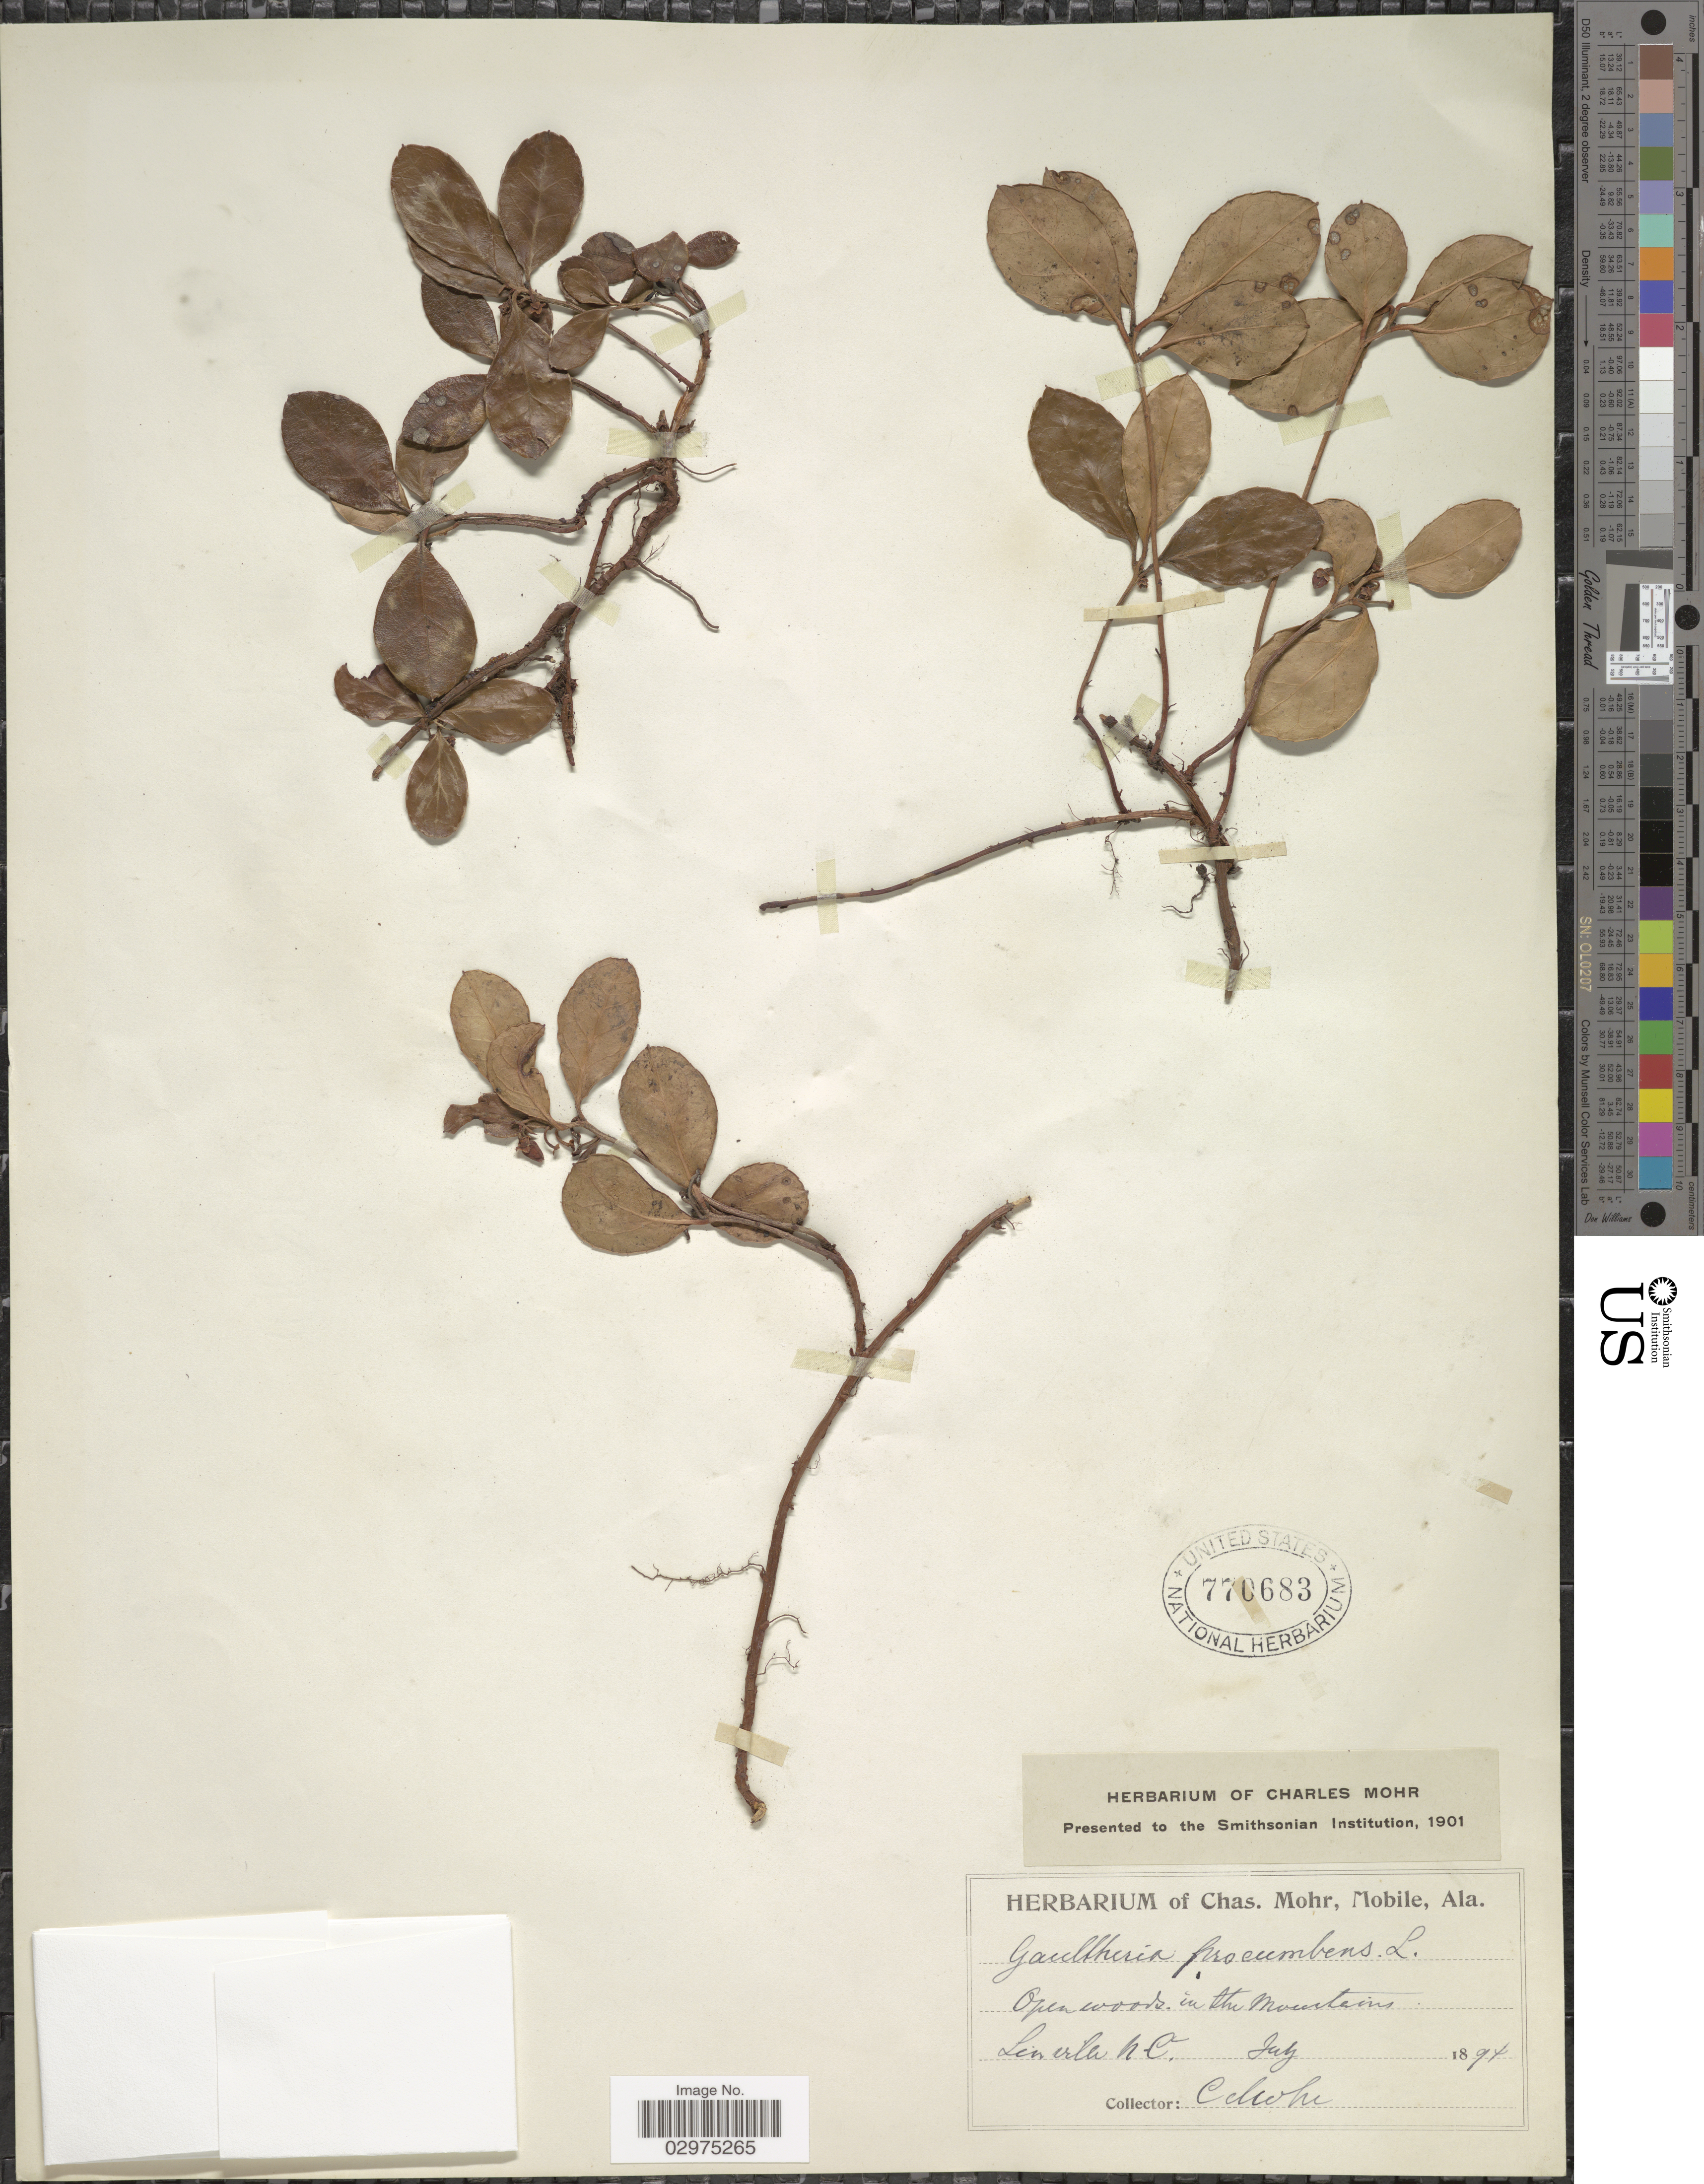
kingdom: Plantae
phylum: Tracheophyta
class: Magnoliopsida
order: Ericales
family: Ericaceae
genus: Gaultheria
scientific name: Gaultheria procumbens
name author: L.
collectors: Mohr, C. T. (herbarium)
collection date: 1894-07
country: United States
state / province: North Carolina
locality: Open woods in the Mountains, Linville, N.C.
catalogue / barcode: US 770683